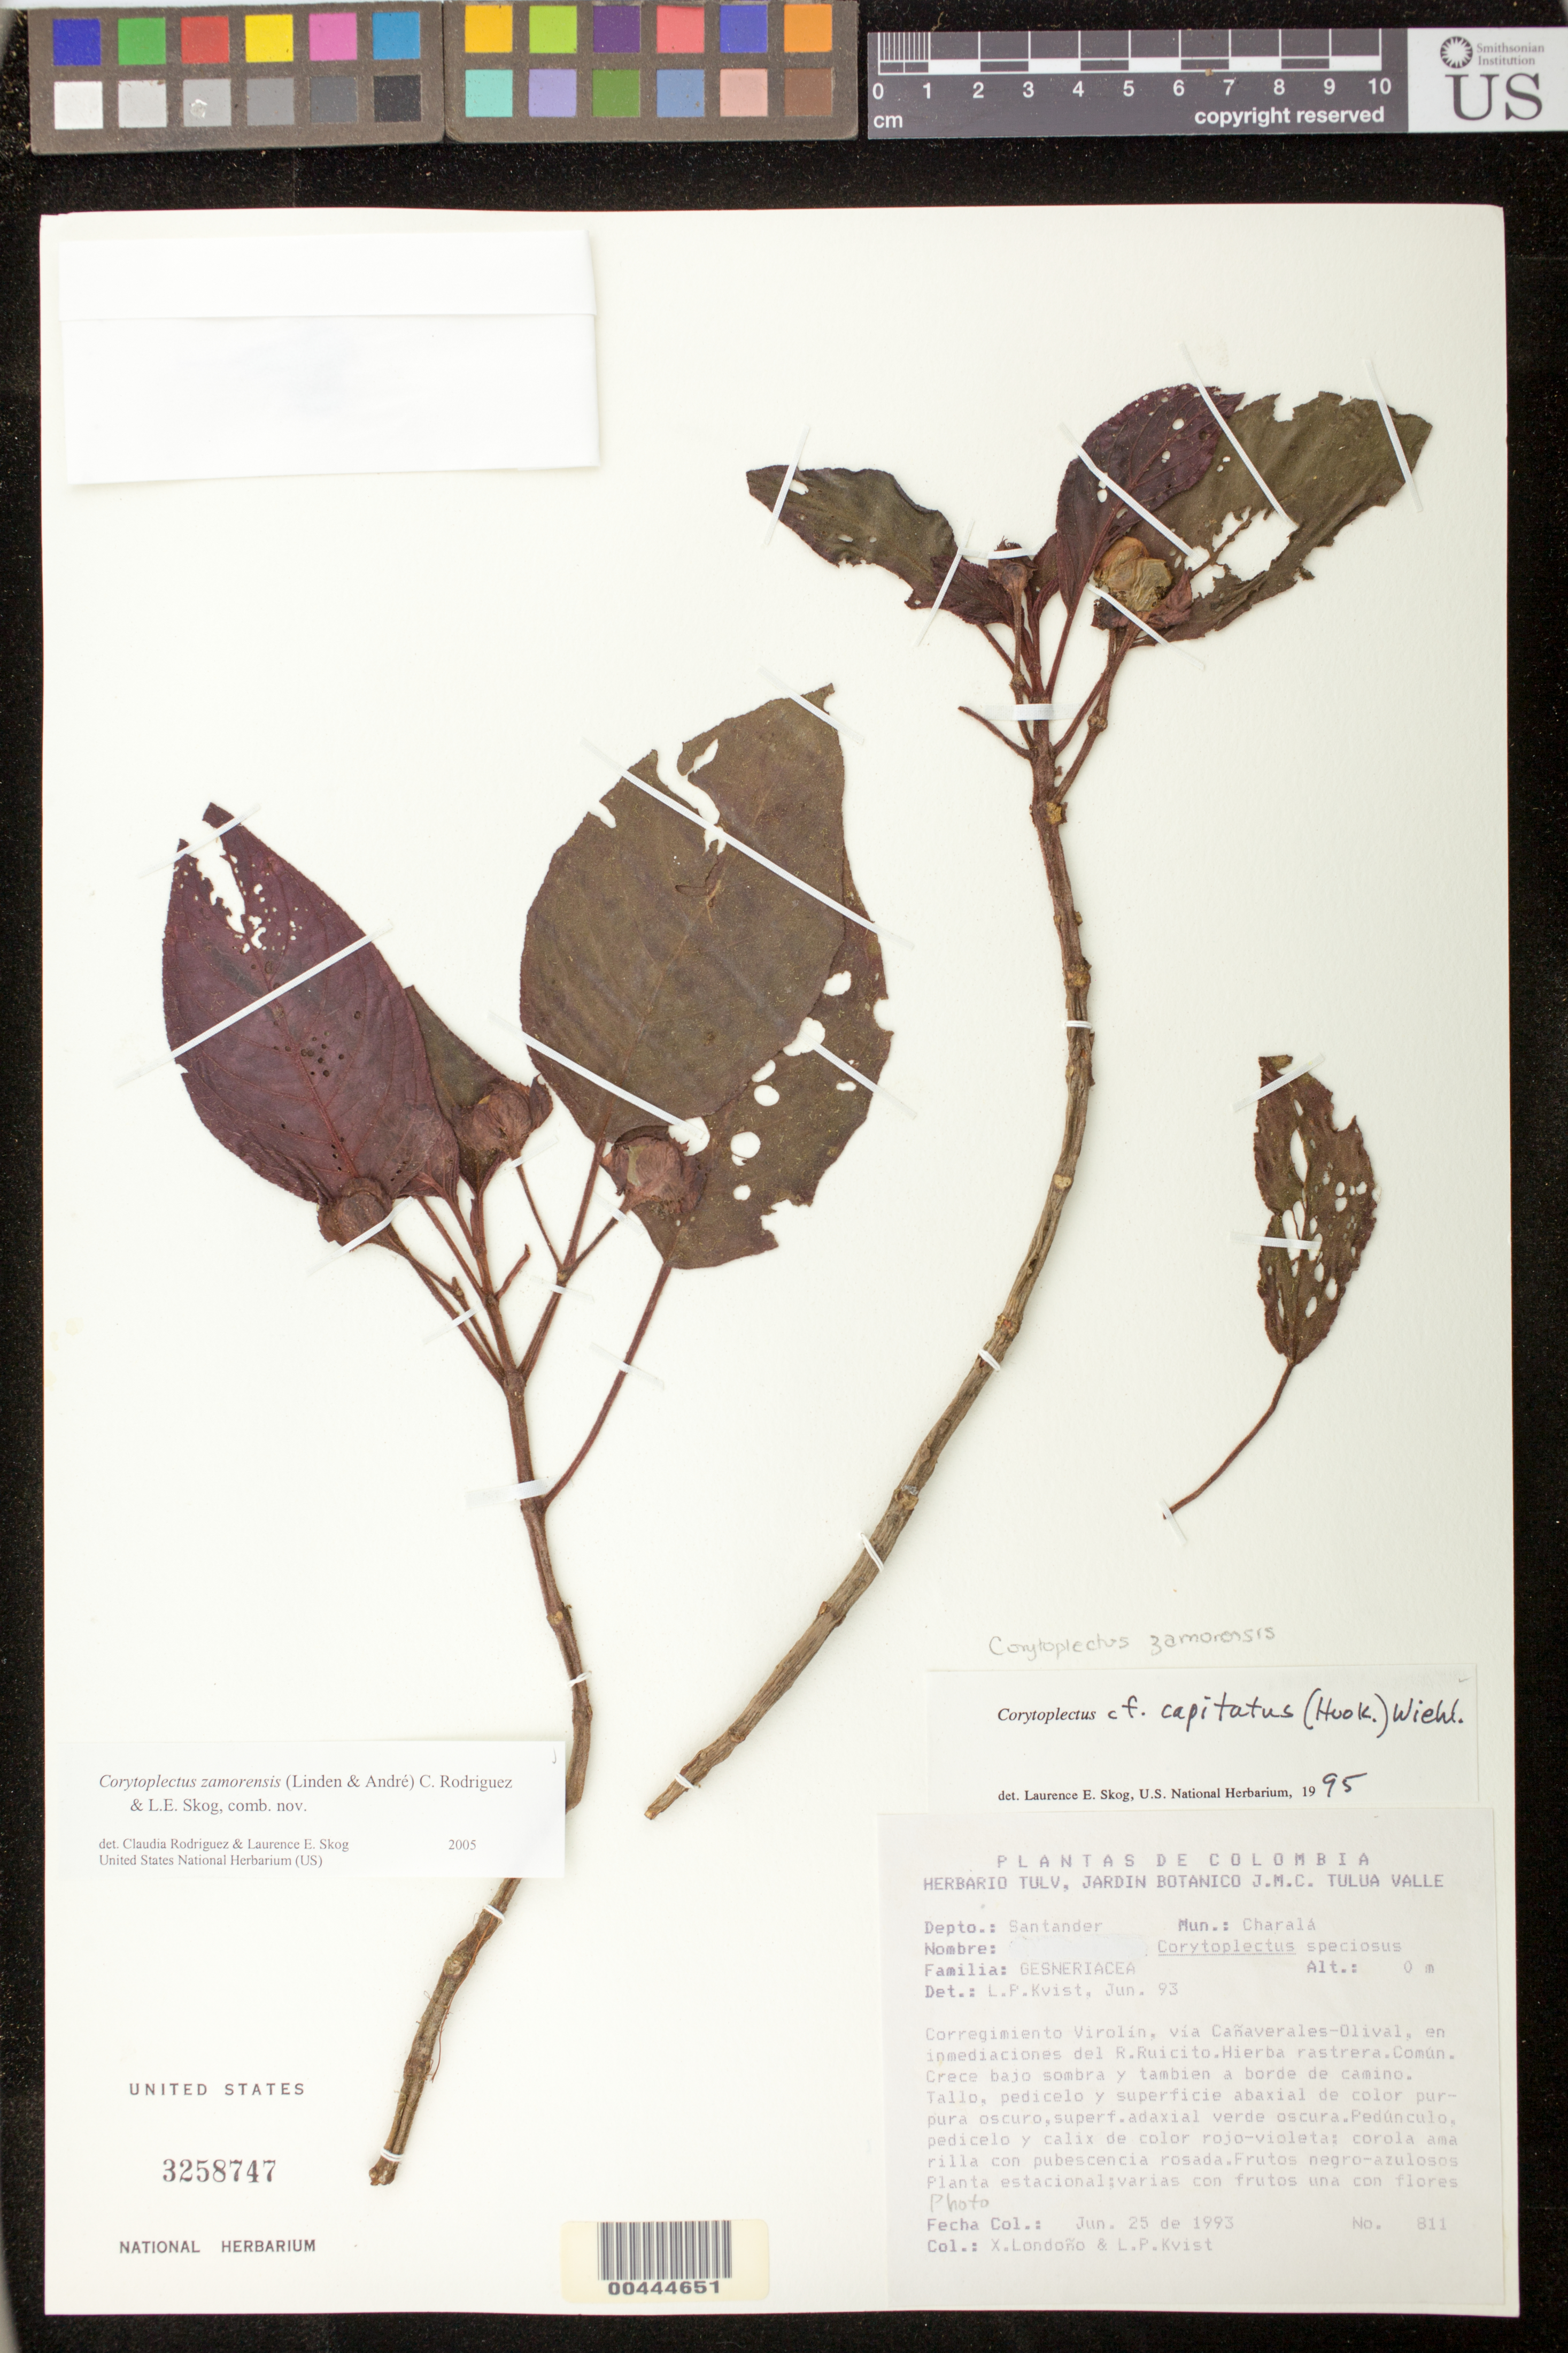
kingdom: Plantae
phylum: Tracheophyta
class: Magnoliopsida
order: Lamiales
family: Gesneriaceae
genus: Corytoplectus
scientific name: Corytoplectus zamorensis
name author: (Linden & André) Rodr.-Flores & L.E. Skog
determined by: Rodríguez-Flores, C. I.; Skog, L. E.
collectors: X. Londoño & L. P. Kvist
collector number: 811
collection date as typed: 25 Jun 1993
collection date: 1993-06-25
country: Colombia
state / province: Santander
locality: Charala, corregimiento Virolin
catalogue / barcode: US 3258747